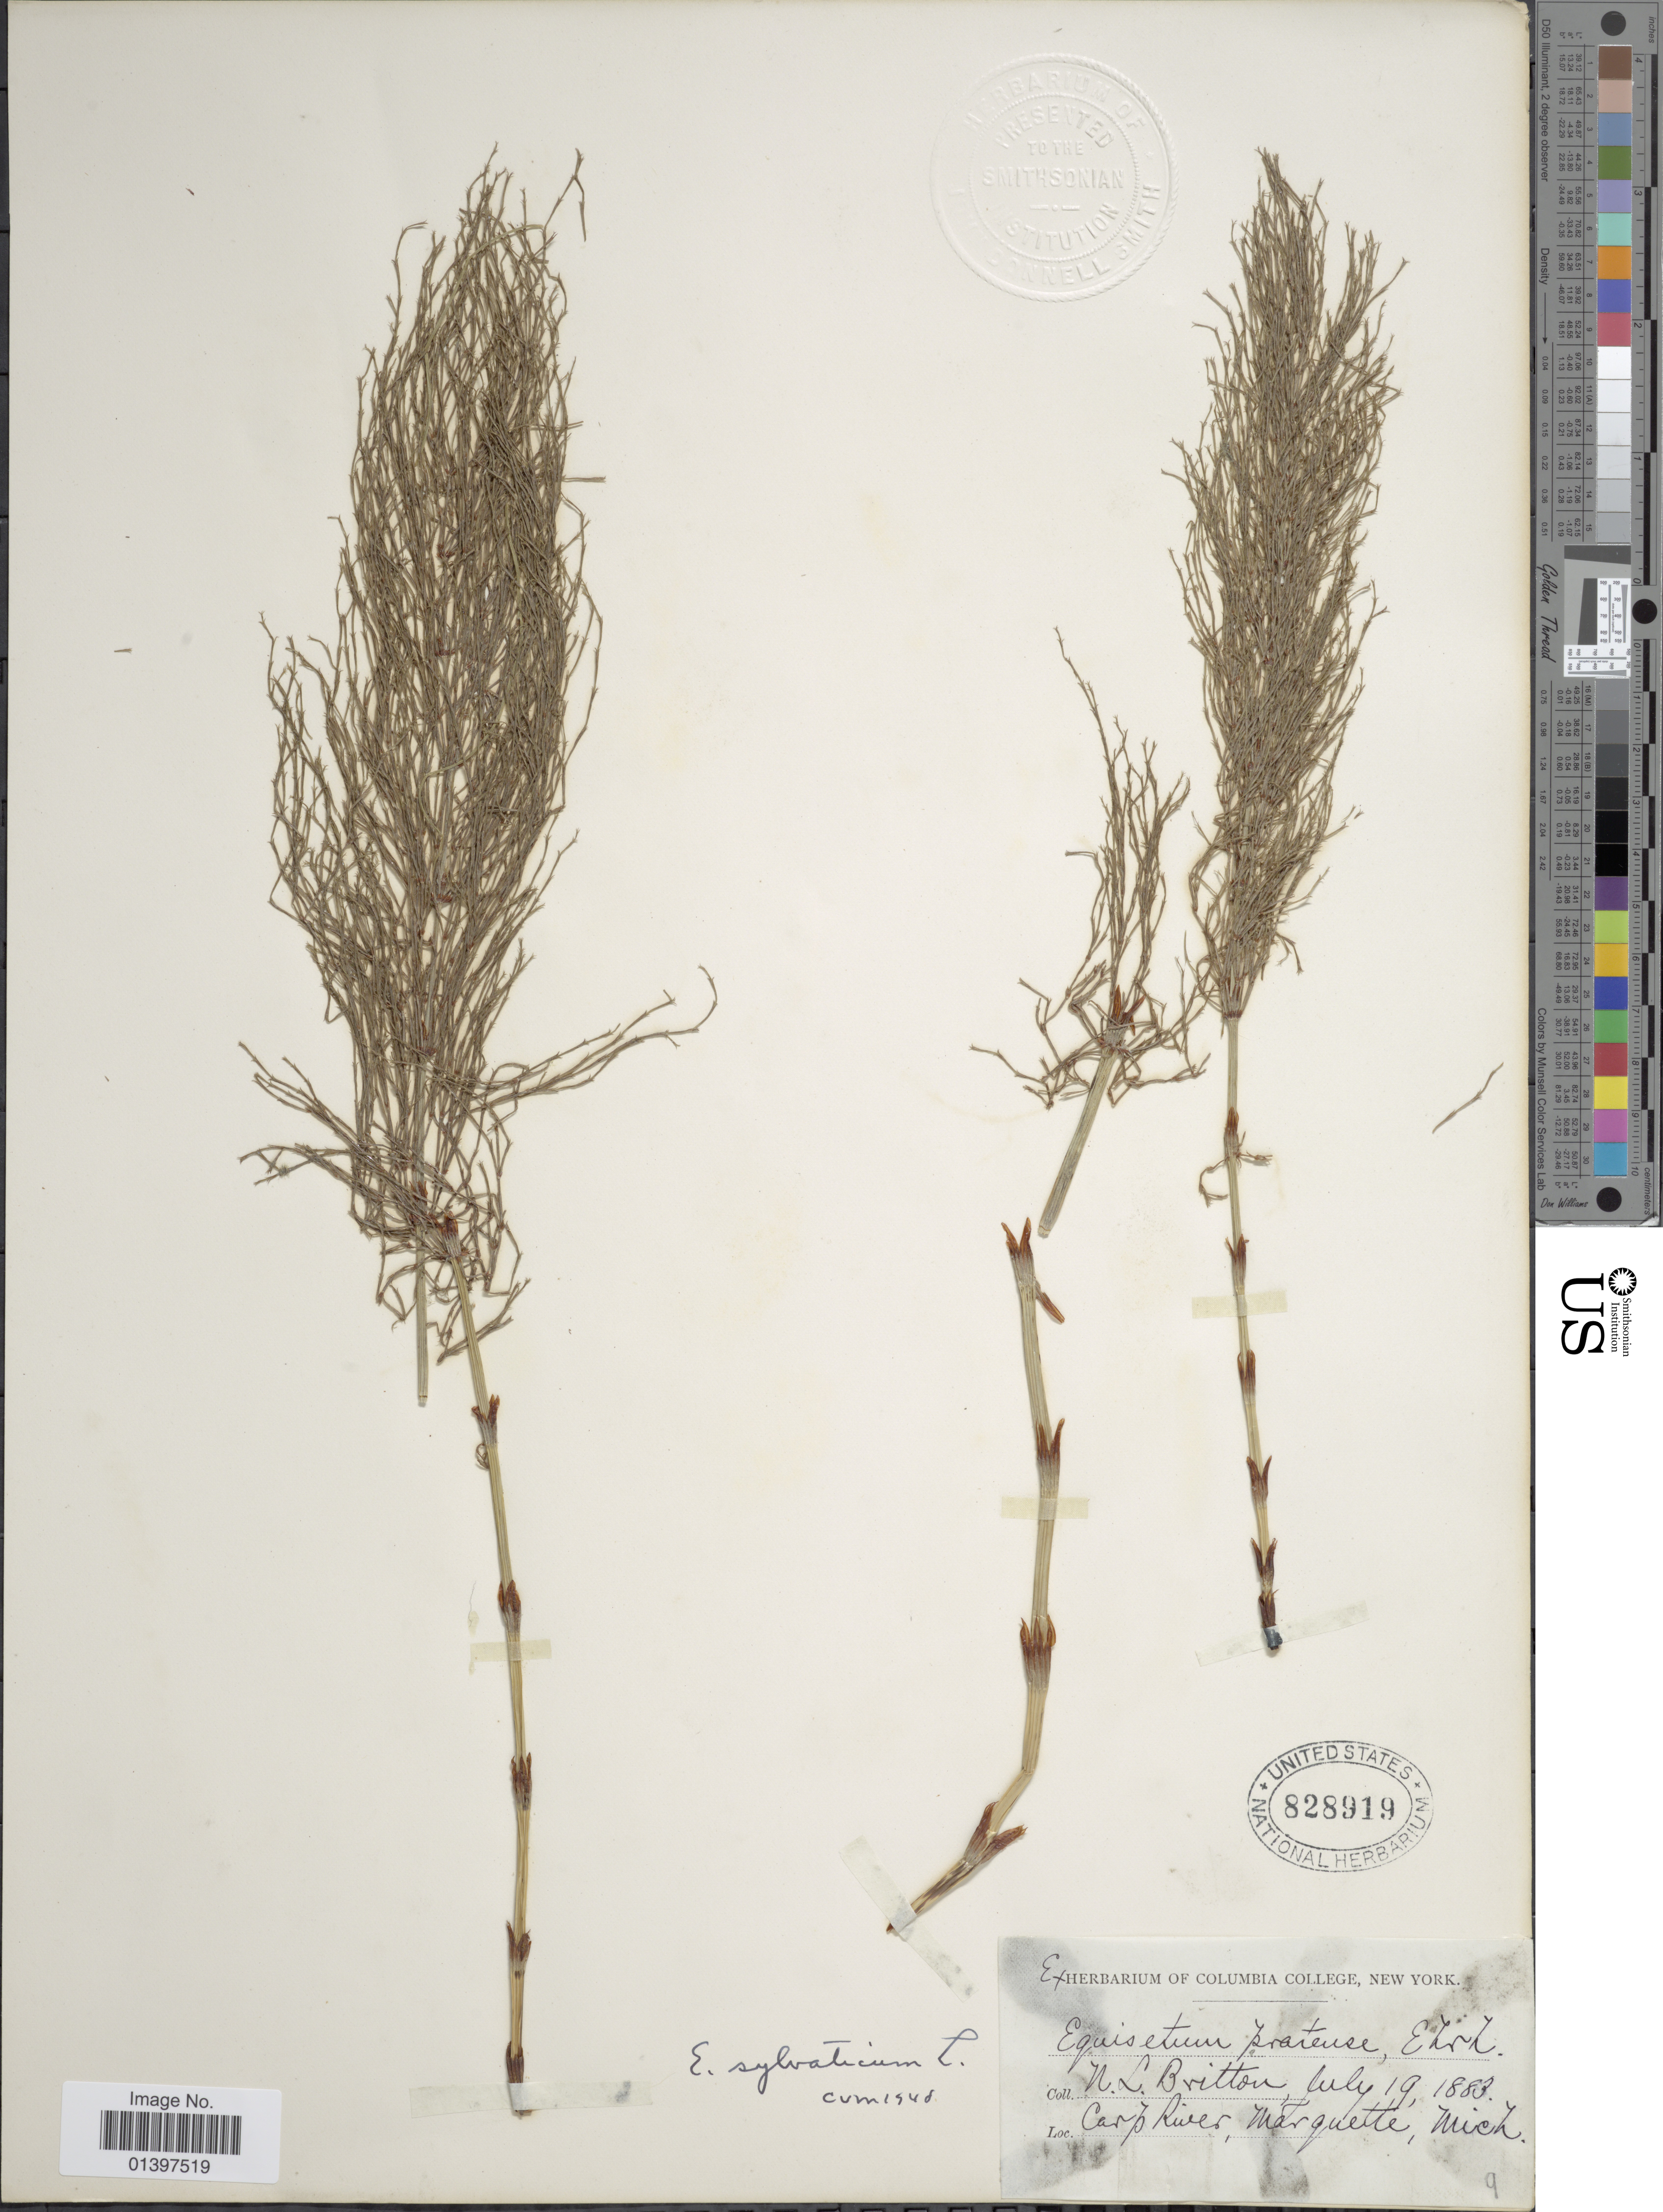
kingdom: Plantae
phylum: Tracheophyta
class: Polypodiopsida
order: Equisetales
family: Equisetaceae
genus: Equisetum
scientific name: Equisetum sylvaticum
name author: L.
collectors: N. Britton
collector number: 9*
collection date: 1883-07-19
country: United States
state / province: Michigan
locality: Carp River, Marquette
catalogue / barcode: US 828919